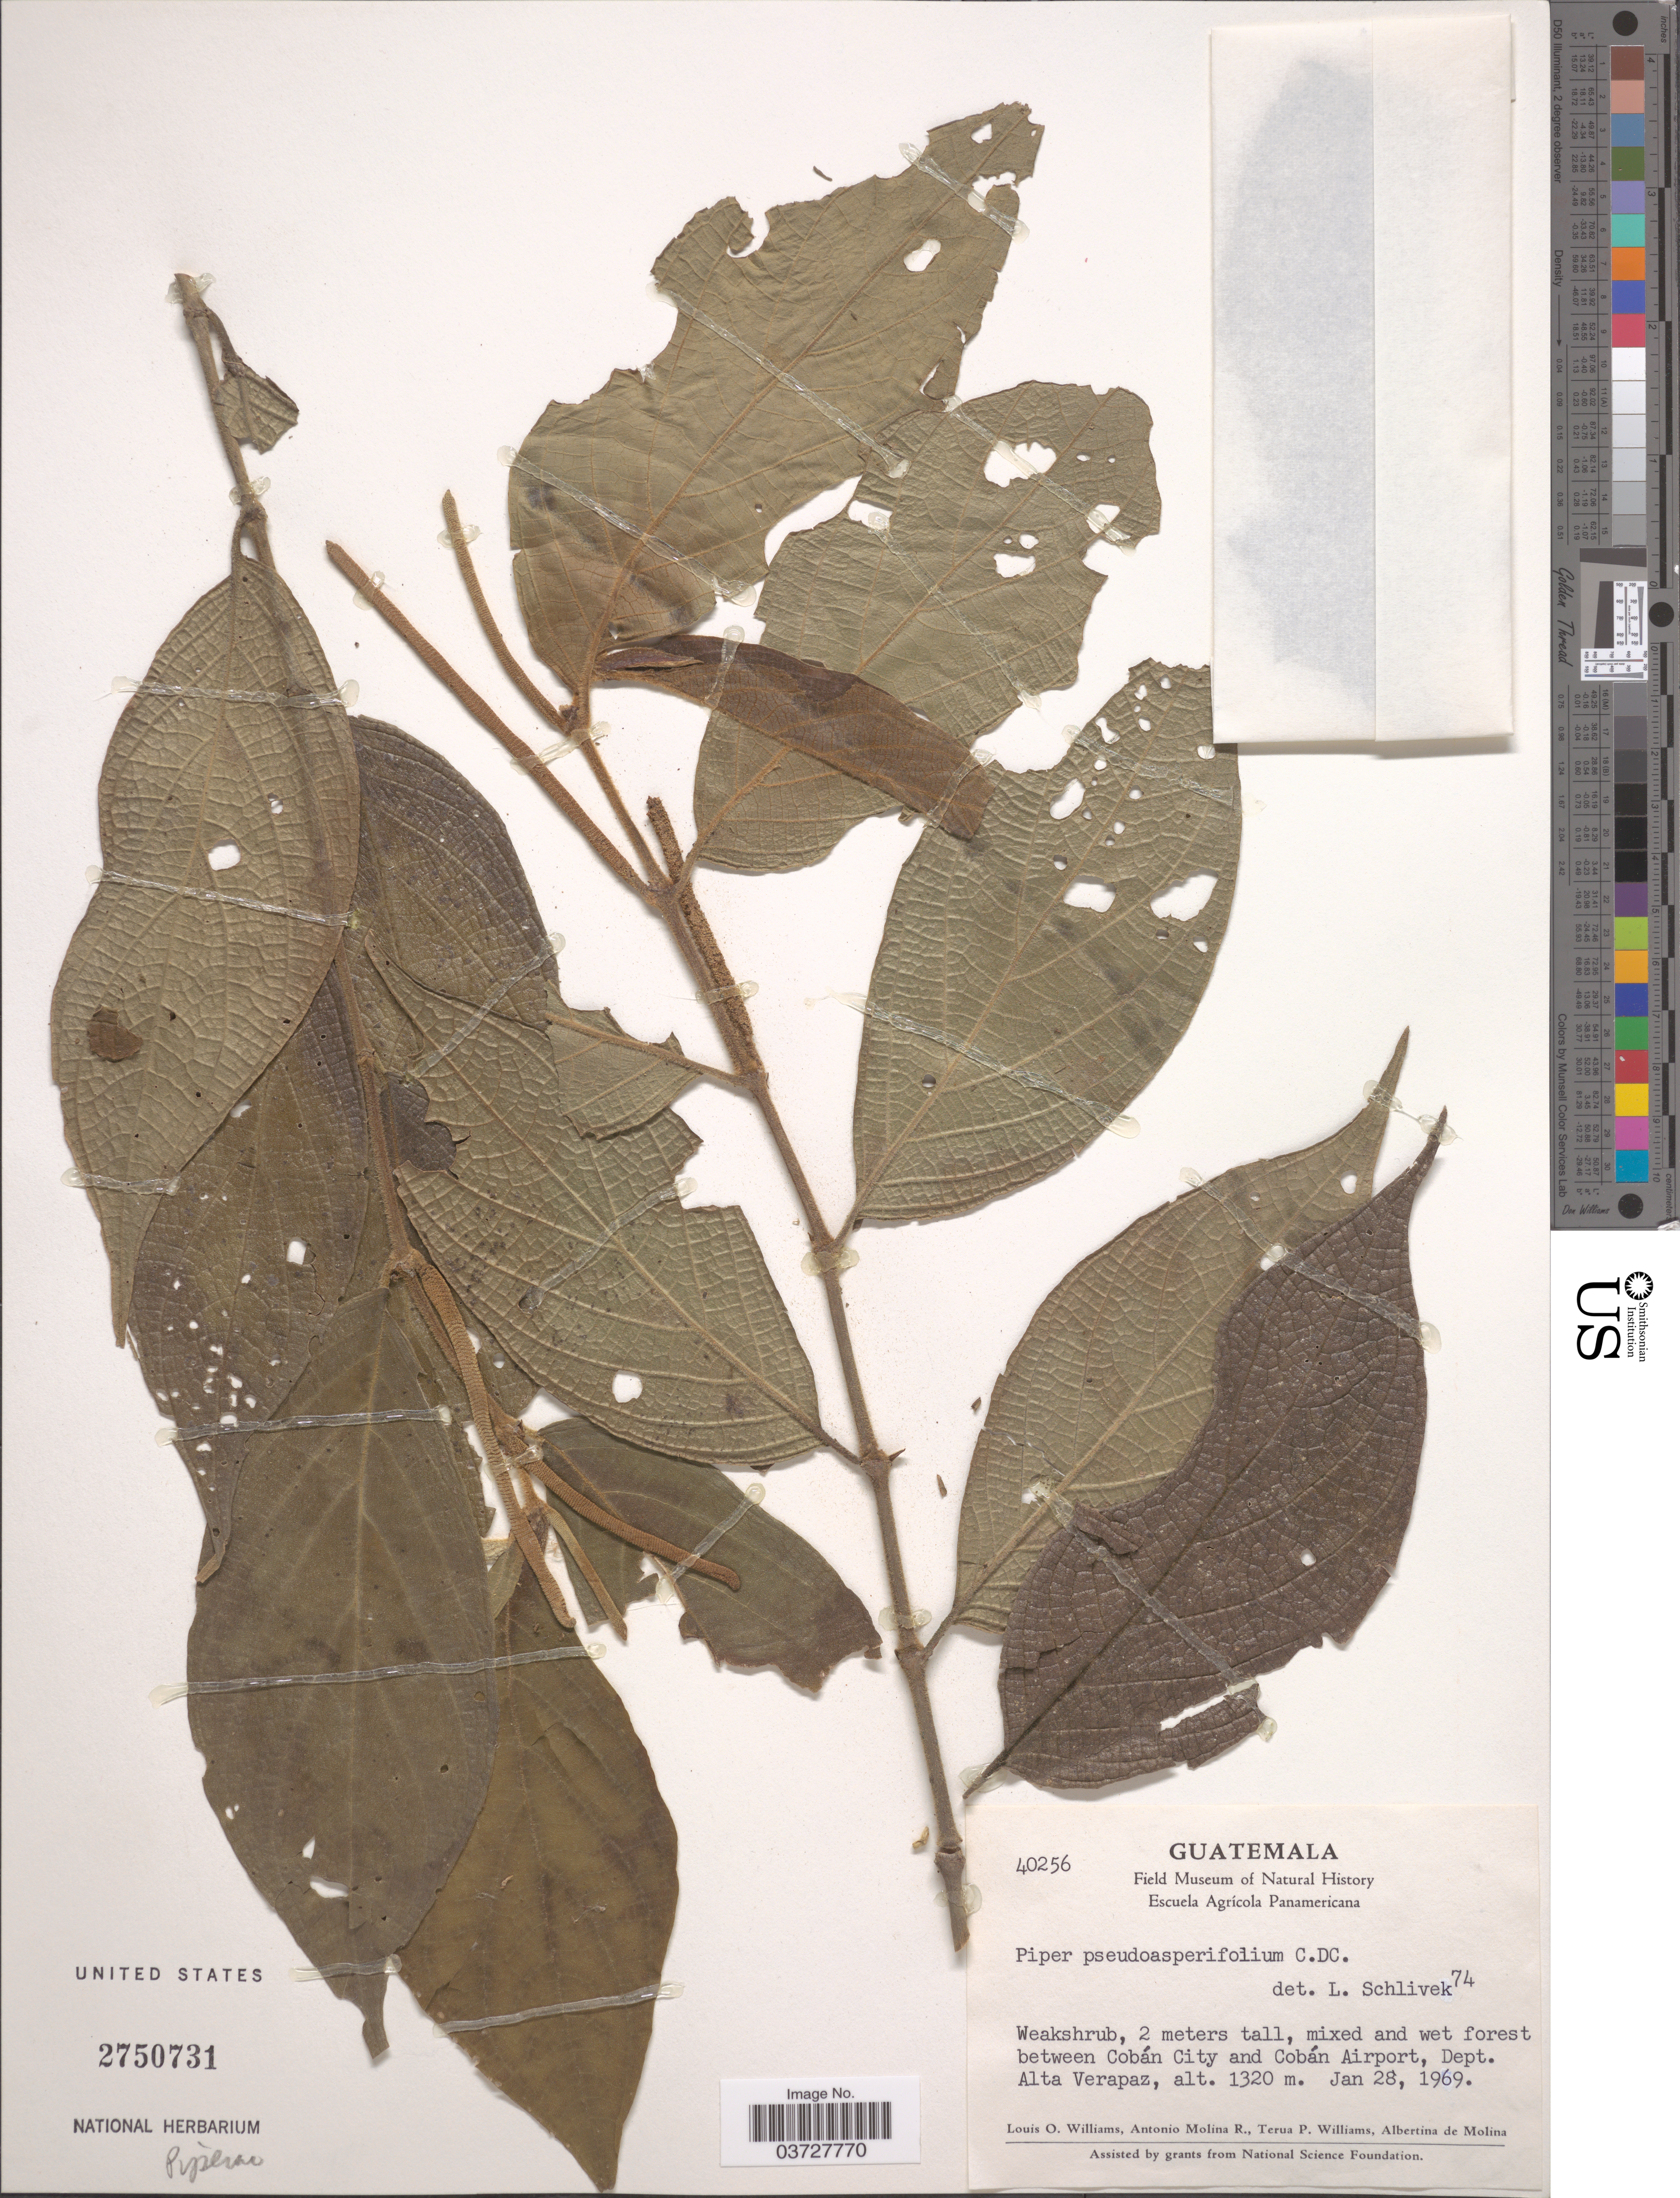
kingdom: Plantae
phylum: Tracheophyta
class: Magnoliopsida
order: Piperales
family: Piperaceae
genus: Piper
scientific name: Piper pseudoasperifolium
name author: C. DC.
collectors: L. O. Williams, A. Molina R., T. Williams & A. R. Molina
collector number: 40256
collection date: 1969-01-28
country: Guatemala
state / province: Alta Verapaz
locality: Mixed and wet forest between Cobán City and Cobán Airport, Dept. Alta Verapaz.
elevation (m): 1320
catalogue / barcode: US 2750731